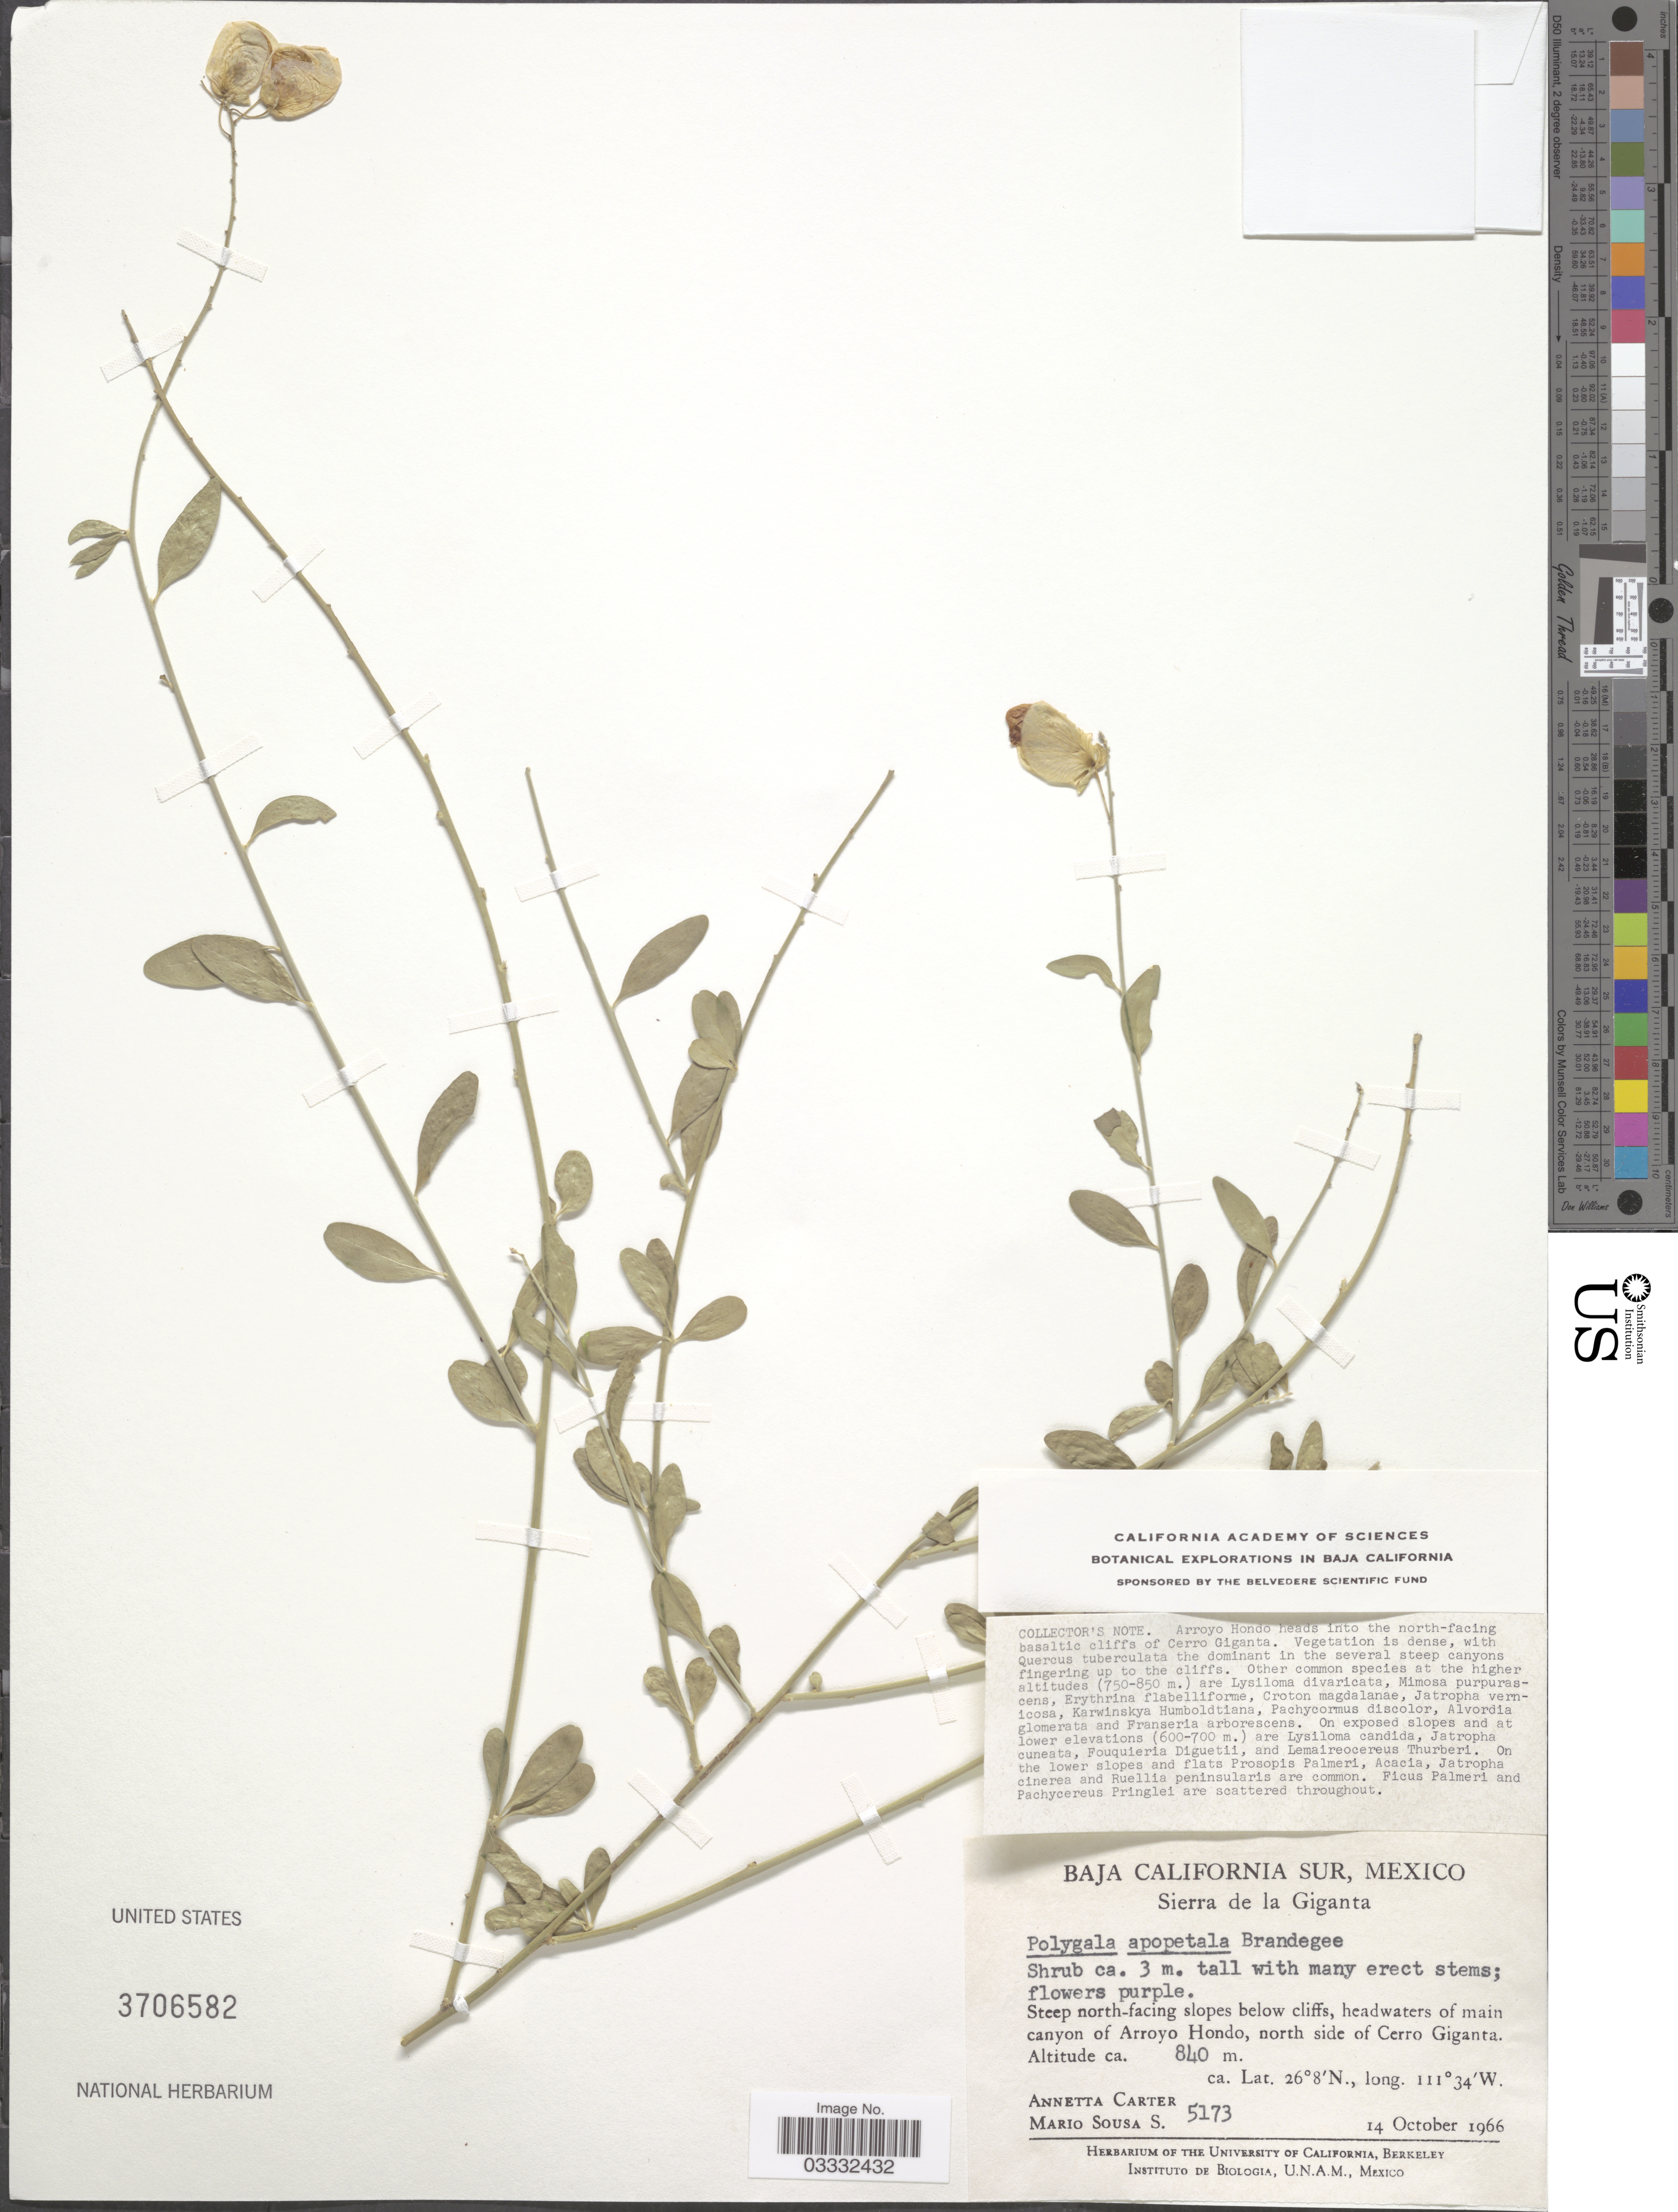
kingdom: Plantae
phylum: Tracheophyta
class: Magnoliopsida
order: Fabales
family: Polygalaceae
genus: Asemeia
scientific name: Asemeia apopetala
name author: (K. Brandegee) J.F.B. Pastore & J.R. Abbott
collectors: A. Carter & M. Sousa S.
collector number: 5173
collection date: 1966-10-14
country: Mexico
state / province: Baja California Sur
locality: Sierra de la Giganta. Steep north-facing slope below cliffs, headwaters of main canyon of Arroyo Hondo, north side of Cerro Giganta.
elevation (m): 840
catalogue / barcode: US 3706582